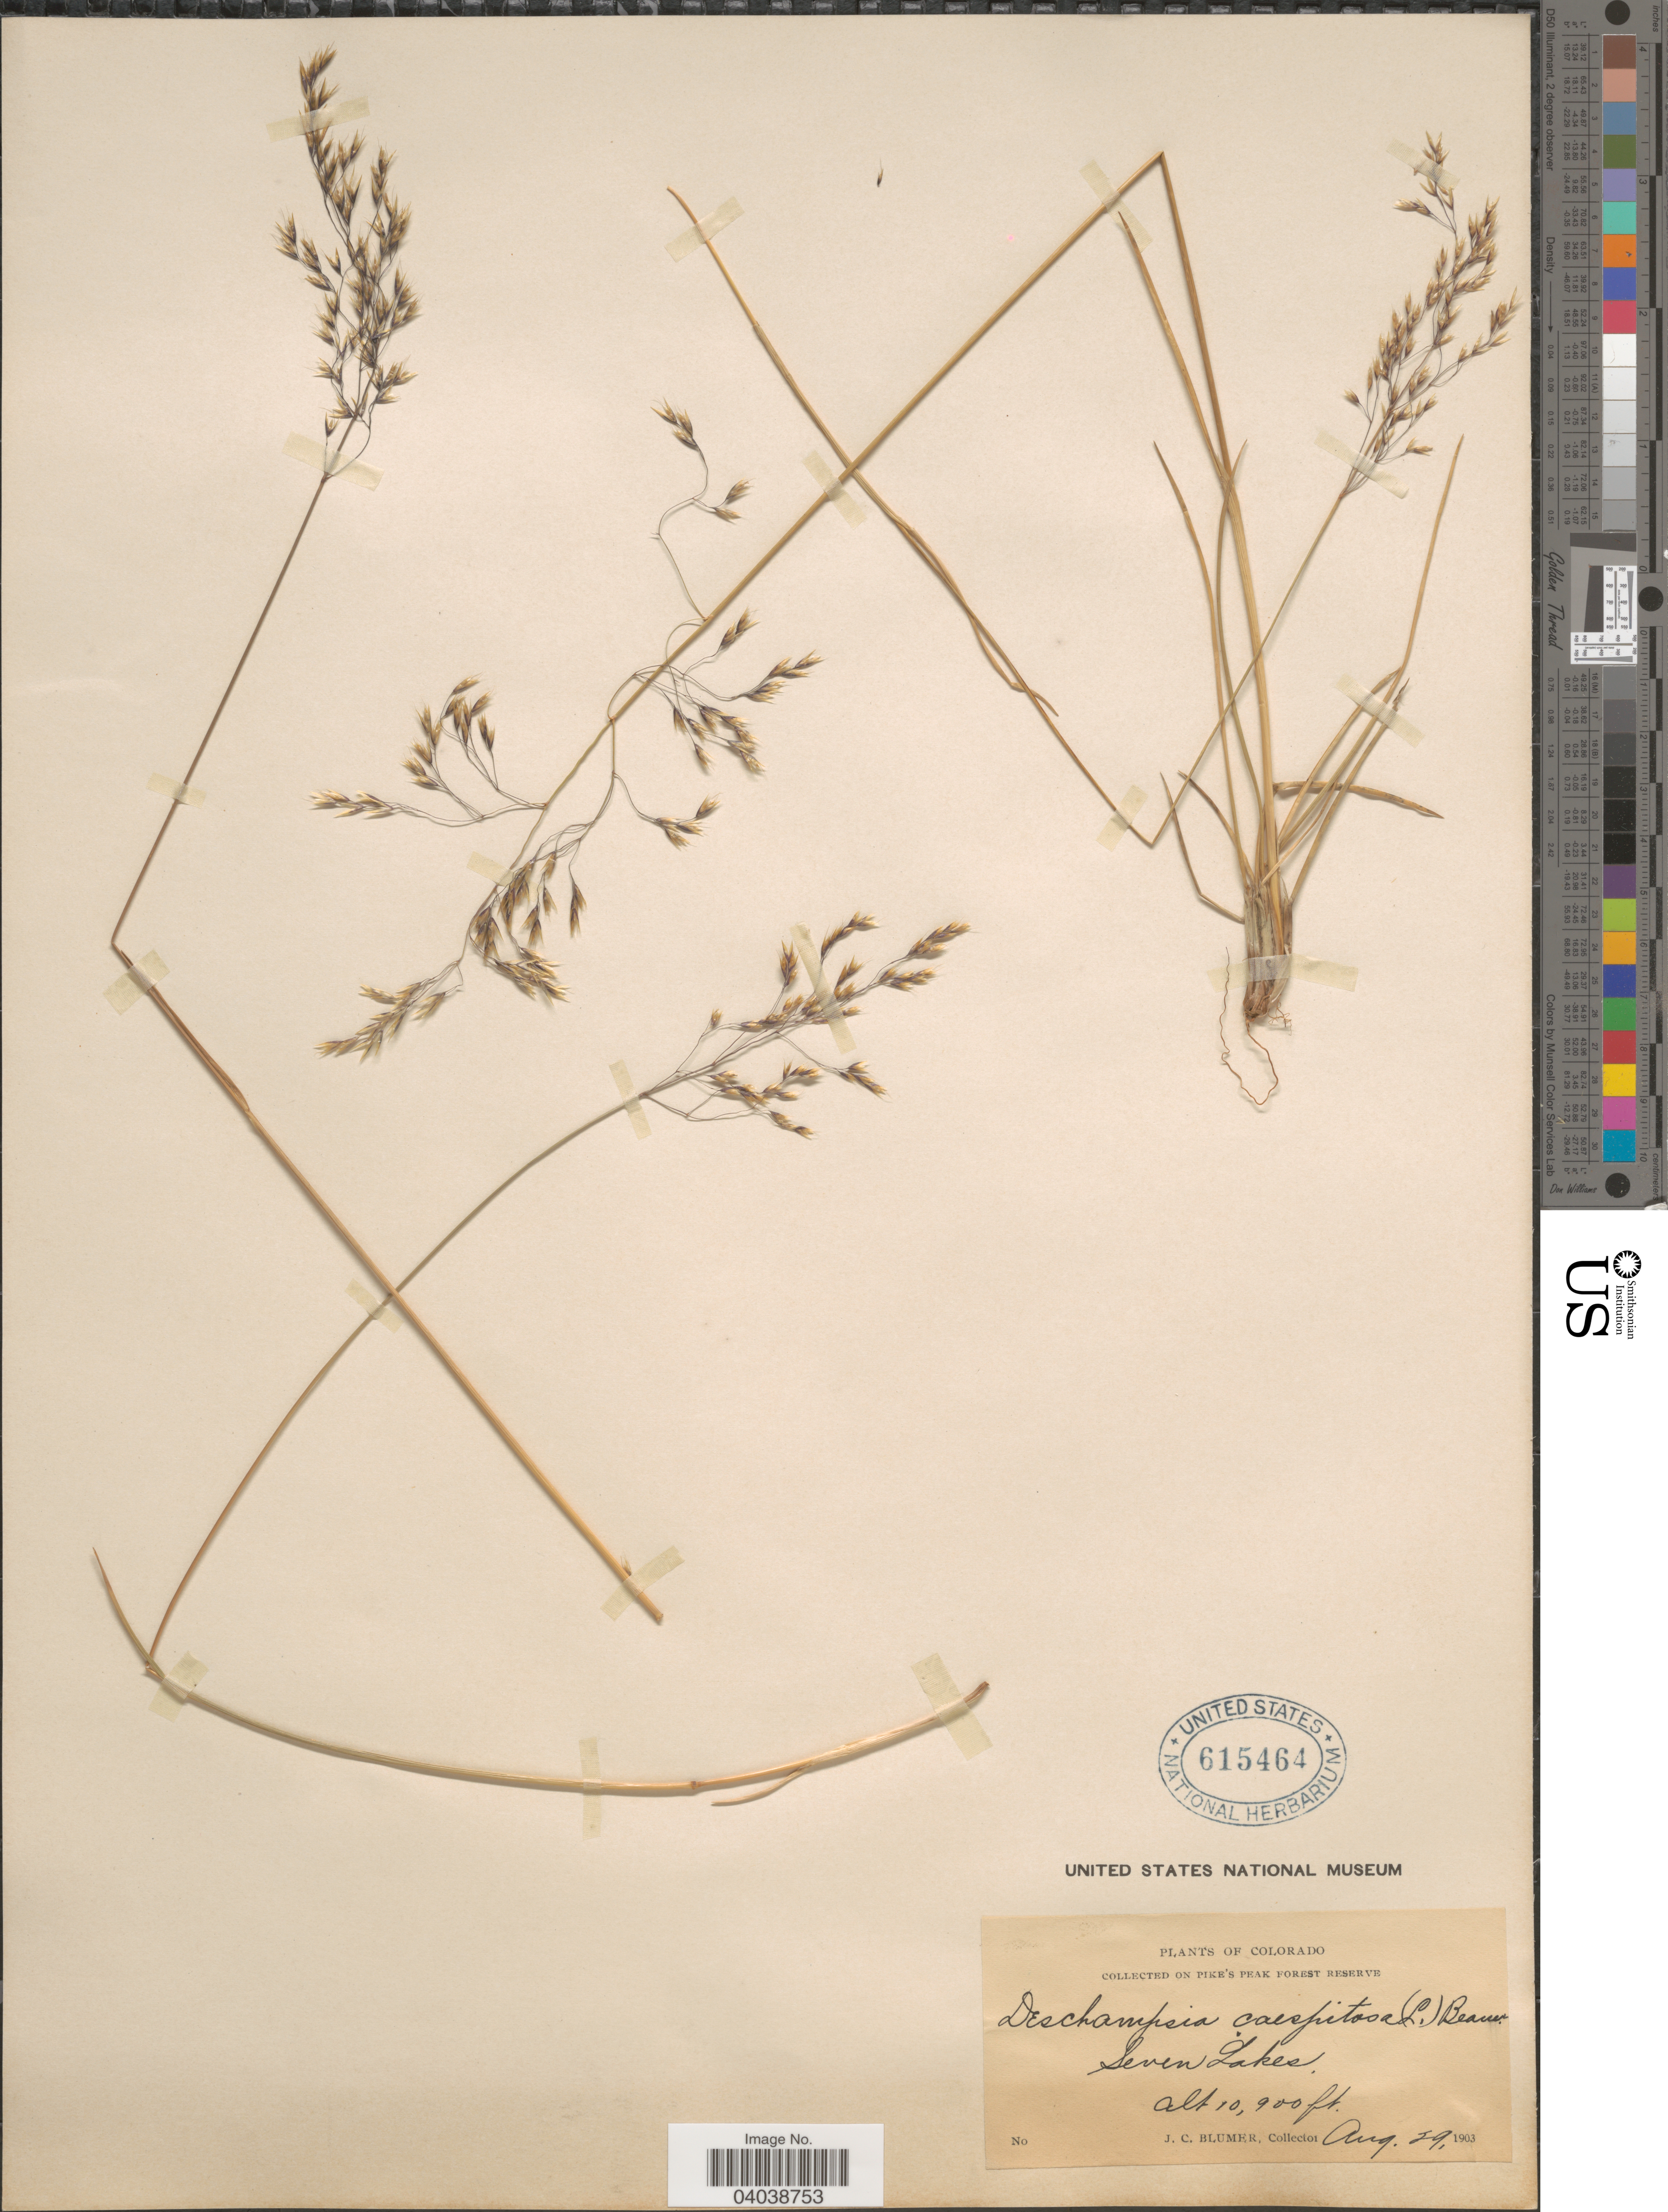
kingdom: Plantae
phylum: Tracheophyta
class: Liliopsida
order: Poales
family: Poaceae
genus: Deschampsia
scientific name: Deschampsia cespitosa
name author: (L.) P. Beauv.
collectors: J. C. Blumer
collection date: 1903-08-29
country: United States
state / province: Colorado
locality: Pike's Peak Forest Reserve. Seven Lakes.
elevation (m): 3322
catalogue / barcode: US 615464